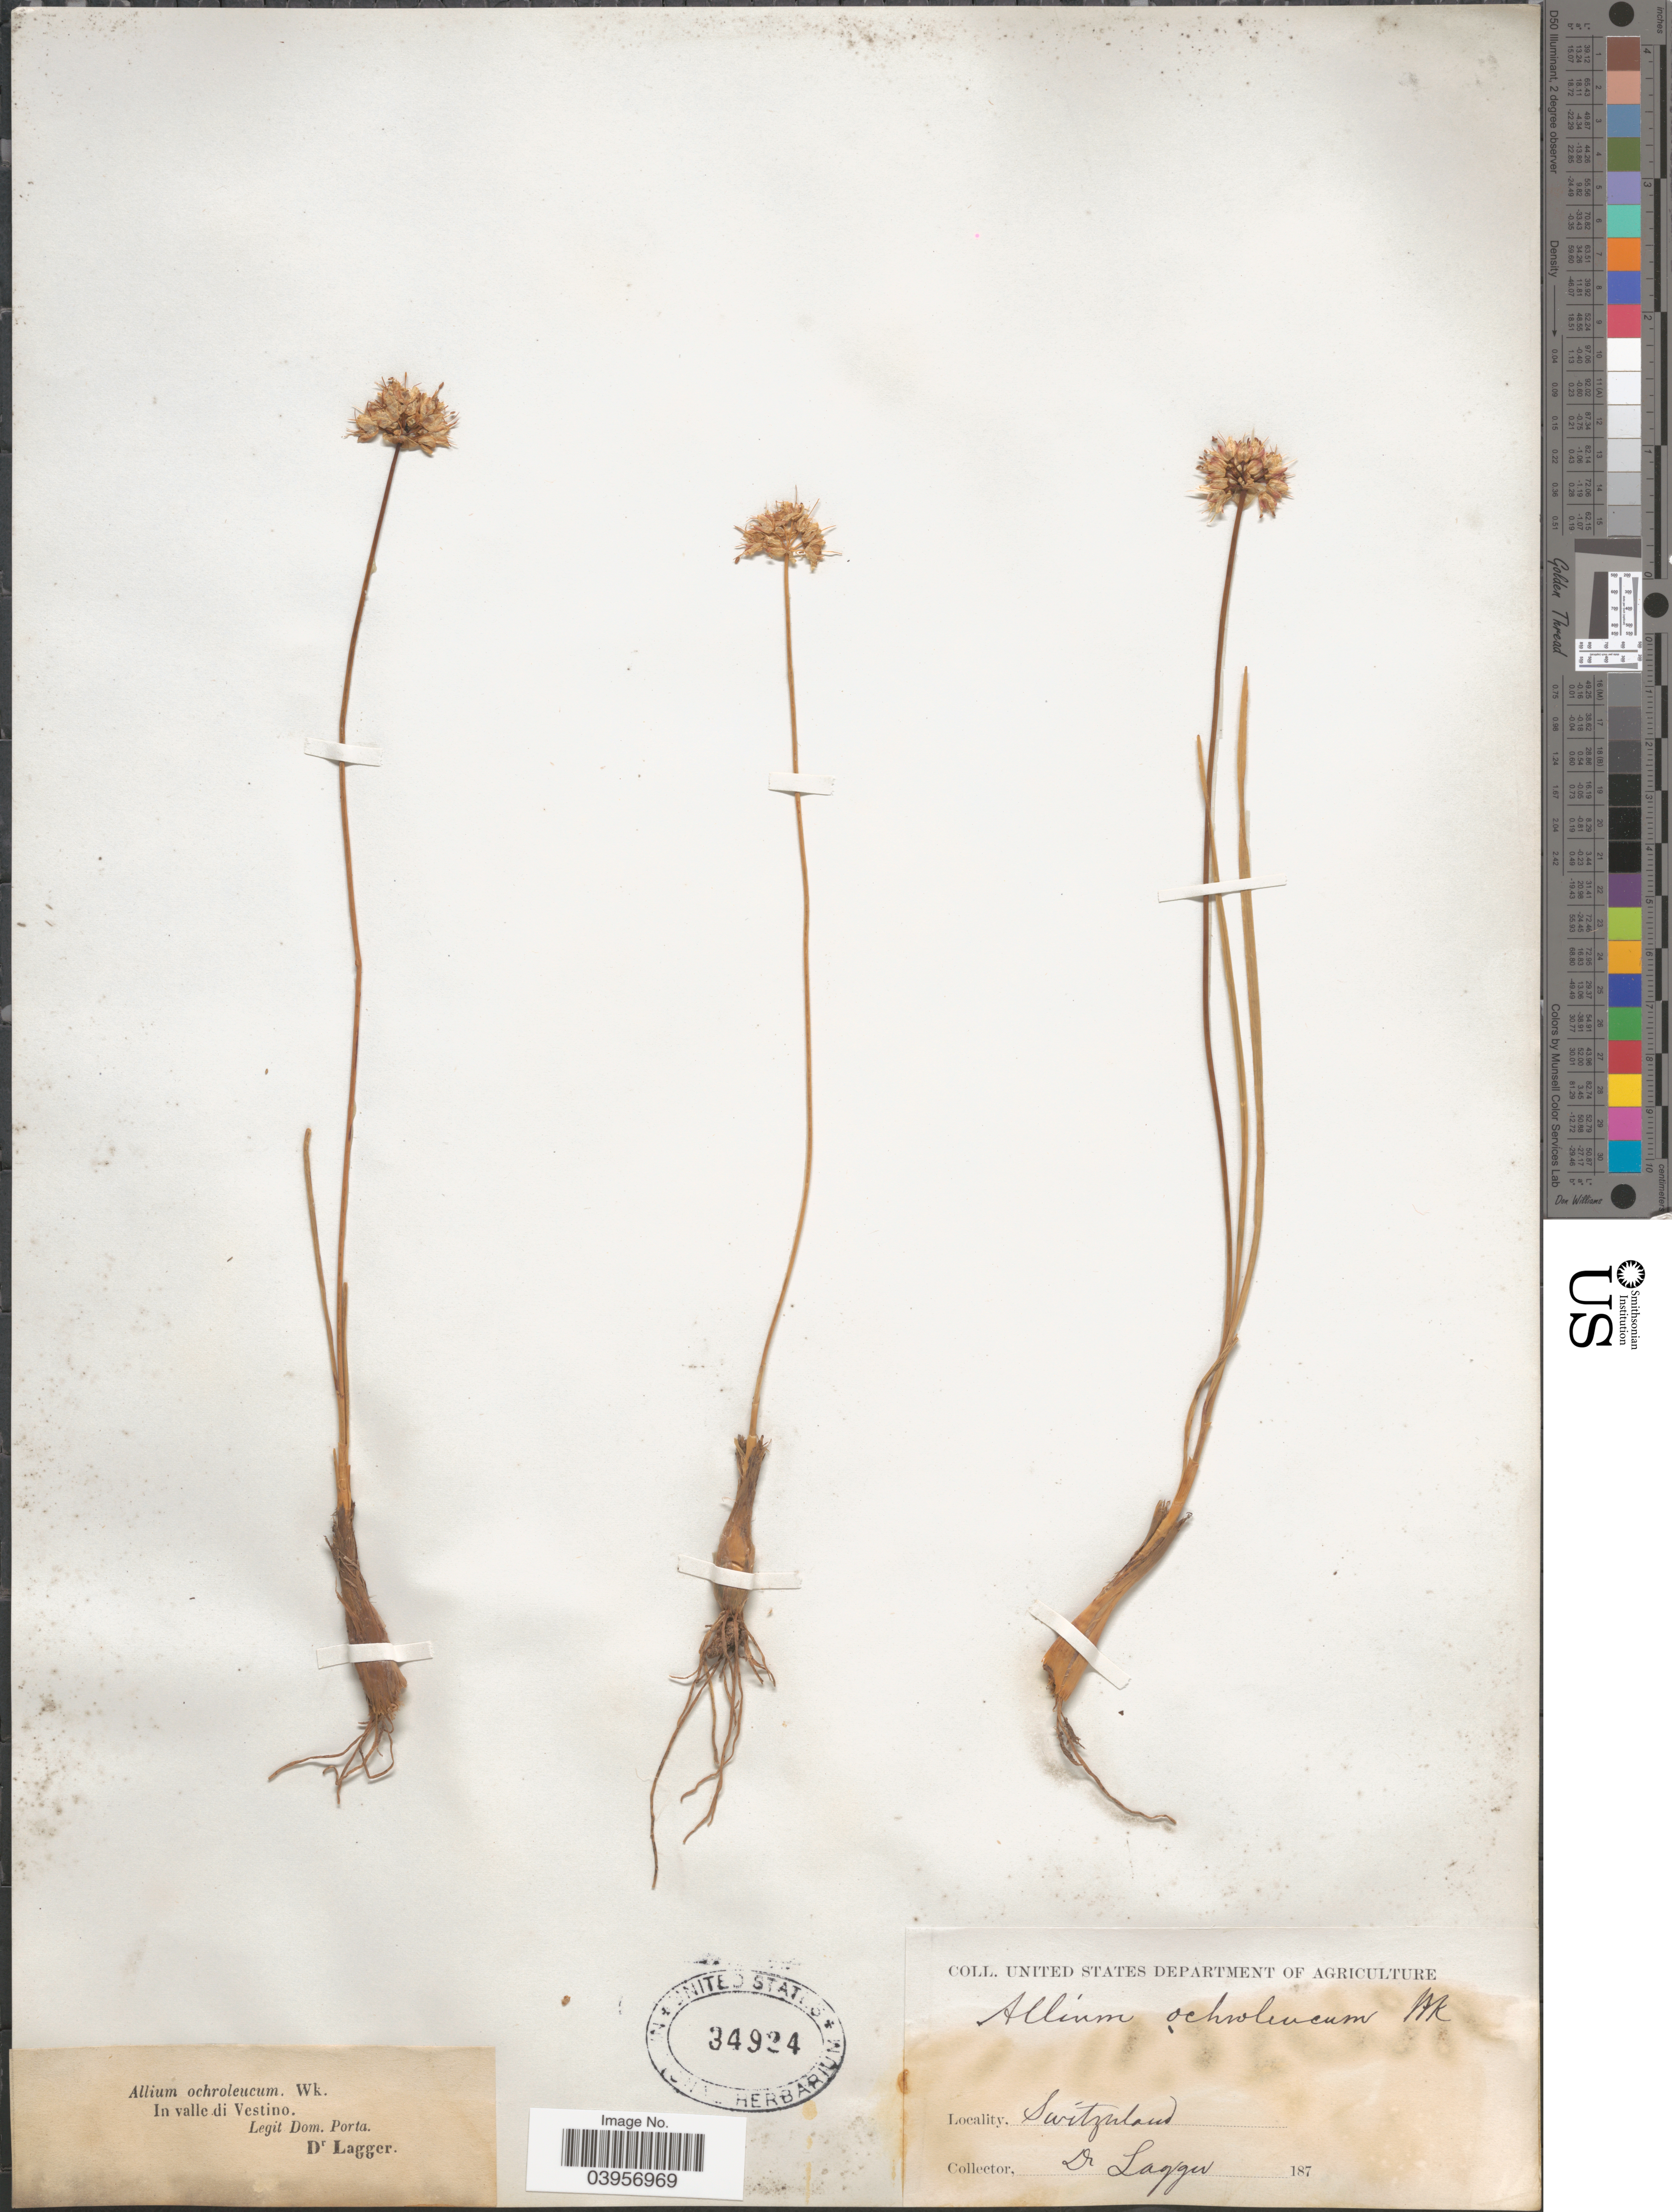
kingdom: Plantae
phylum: Tracheophyta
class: Liliopsida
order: Asparagales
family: Amaryllidaceae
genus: Allium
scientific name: Allium ochroleucum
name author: Waldst. & Kit.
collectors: Dom. Porta & F. J. Lagger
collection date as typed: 187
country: Switzerland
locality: In valle di Vestino.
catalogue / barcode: US 34924